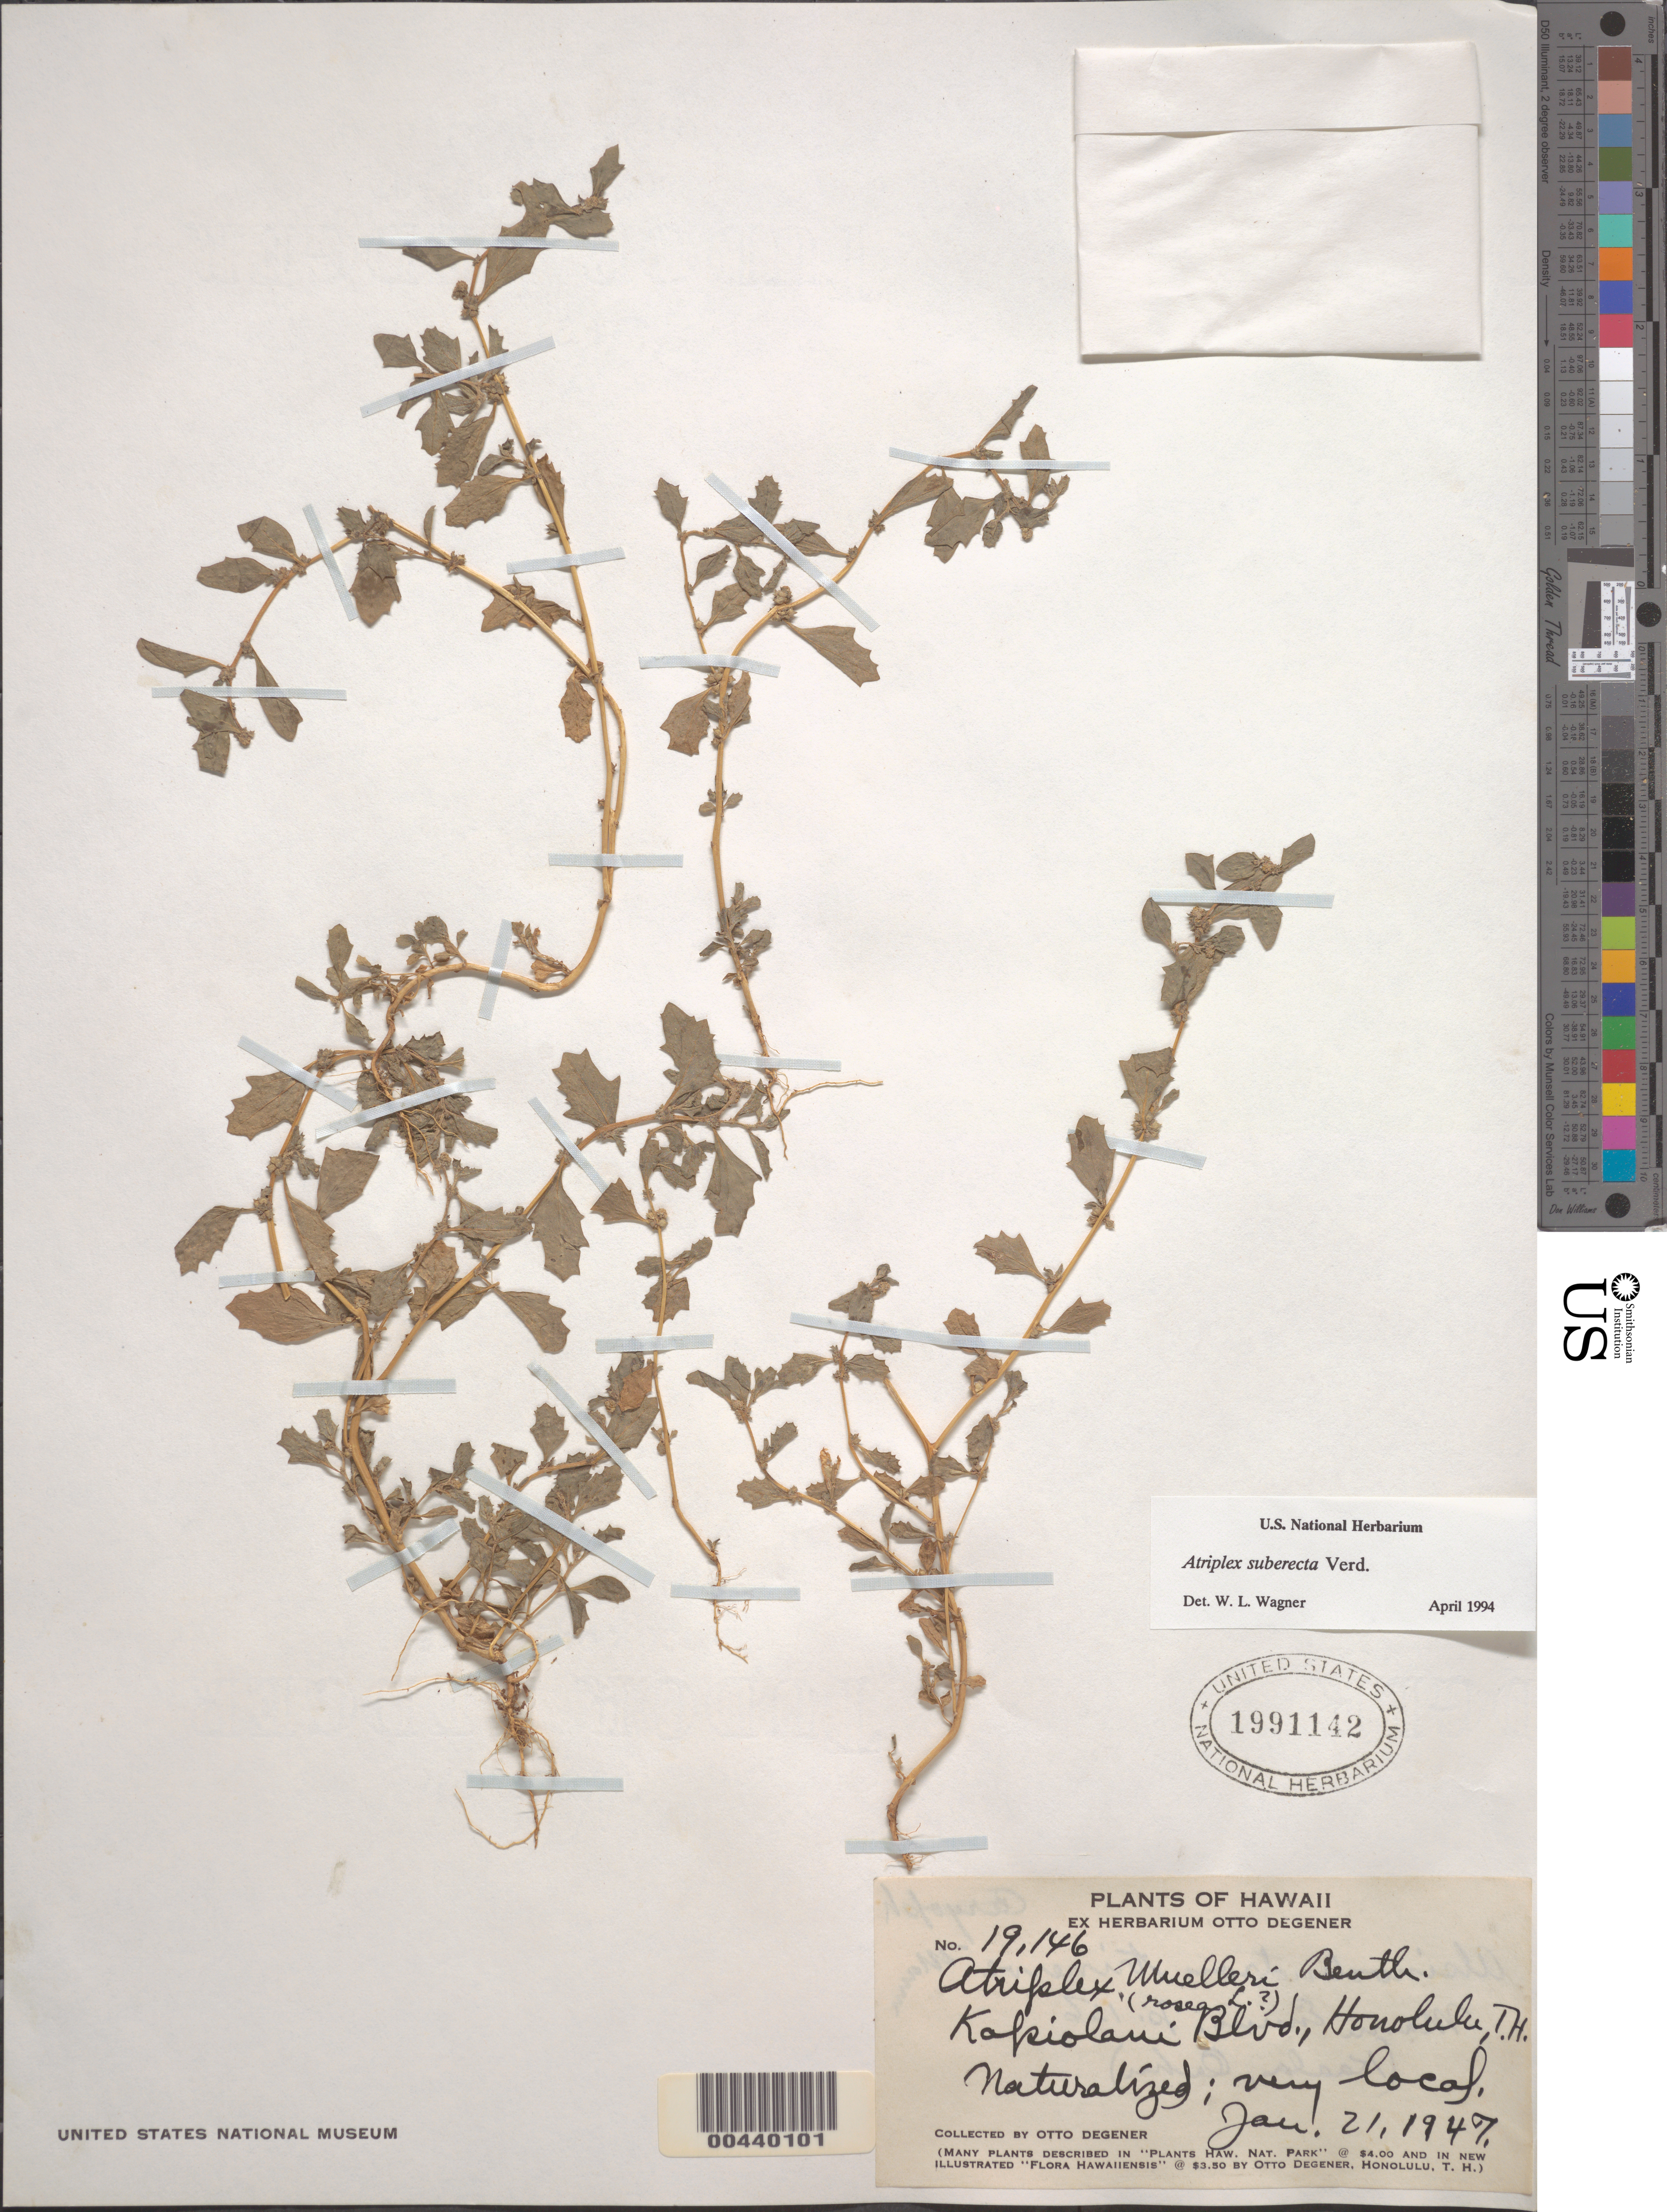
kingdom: Plantae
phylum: Tracheophyta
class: Magnoliopsida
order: Caryophyllales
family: Amaranthaceae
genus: Atriplex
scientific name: Atriplex suberecta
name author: Verd.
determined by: Wagner, W. L., (BOT), Smithsonian Institution - National Museum of Natural History (UNITED STATES)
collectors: O. Degener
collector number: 19146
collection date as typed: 21 Jan 1947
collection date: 1947-01-21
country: United States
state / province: Hawaii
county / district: Honolulu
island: Oahu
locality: Kapiolani Boulevard, Honolulu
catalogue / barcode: US 1991142